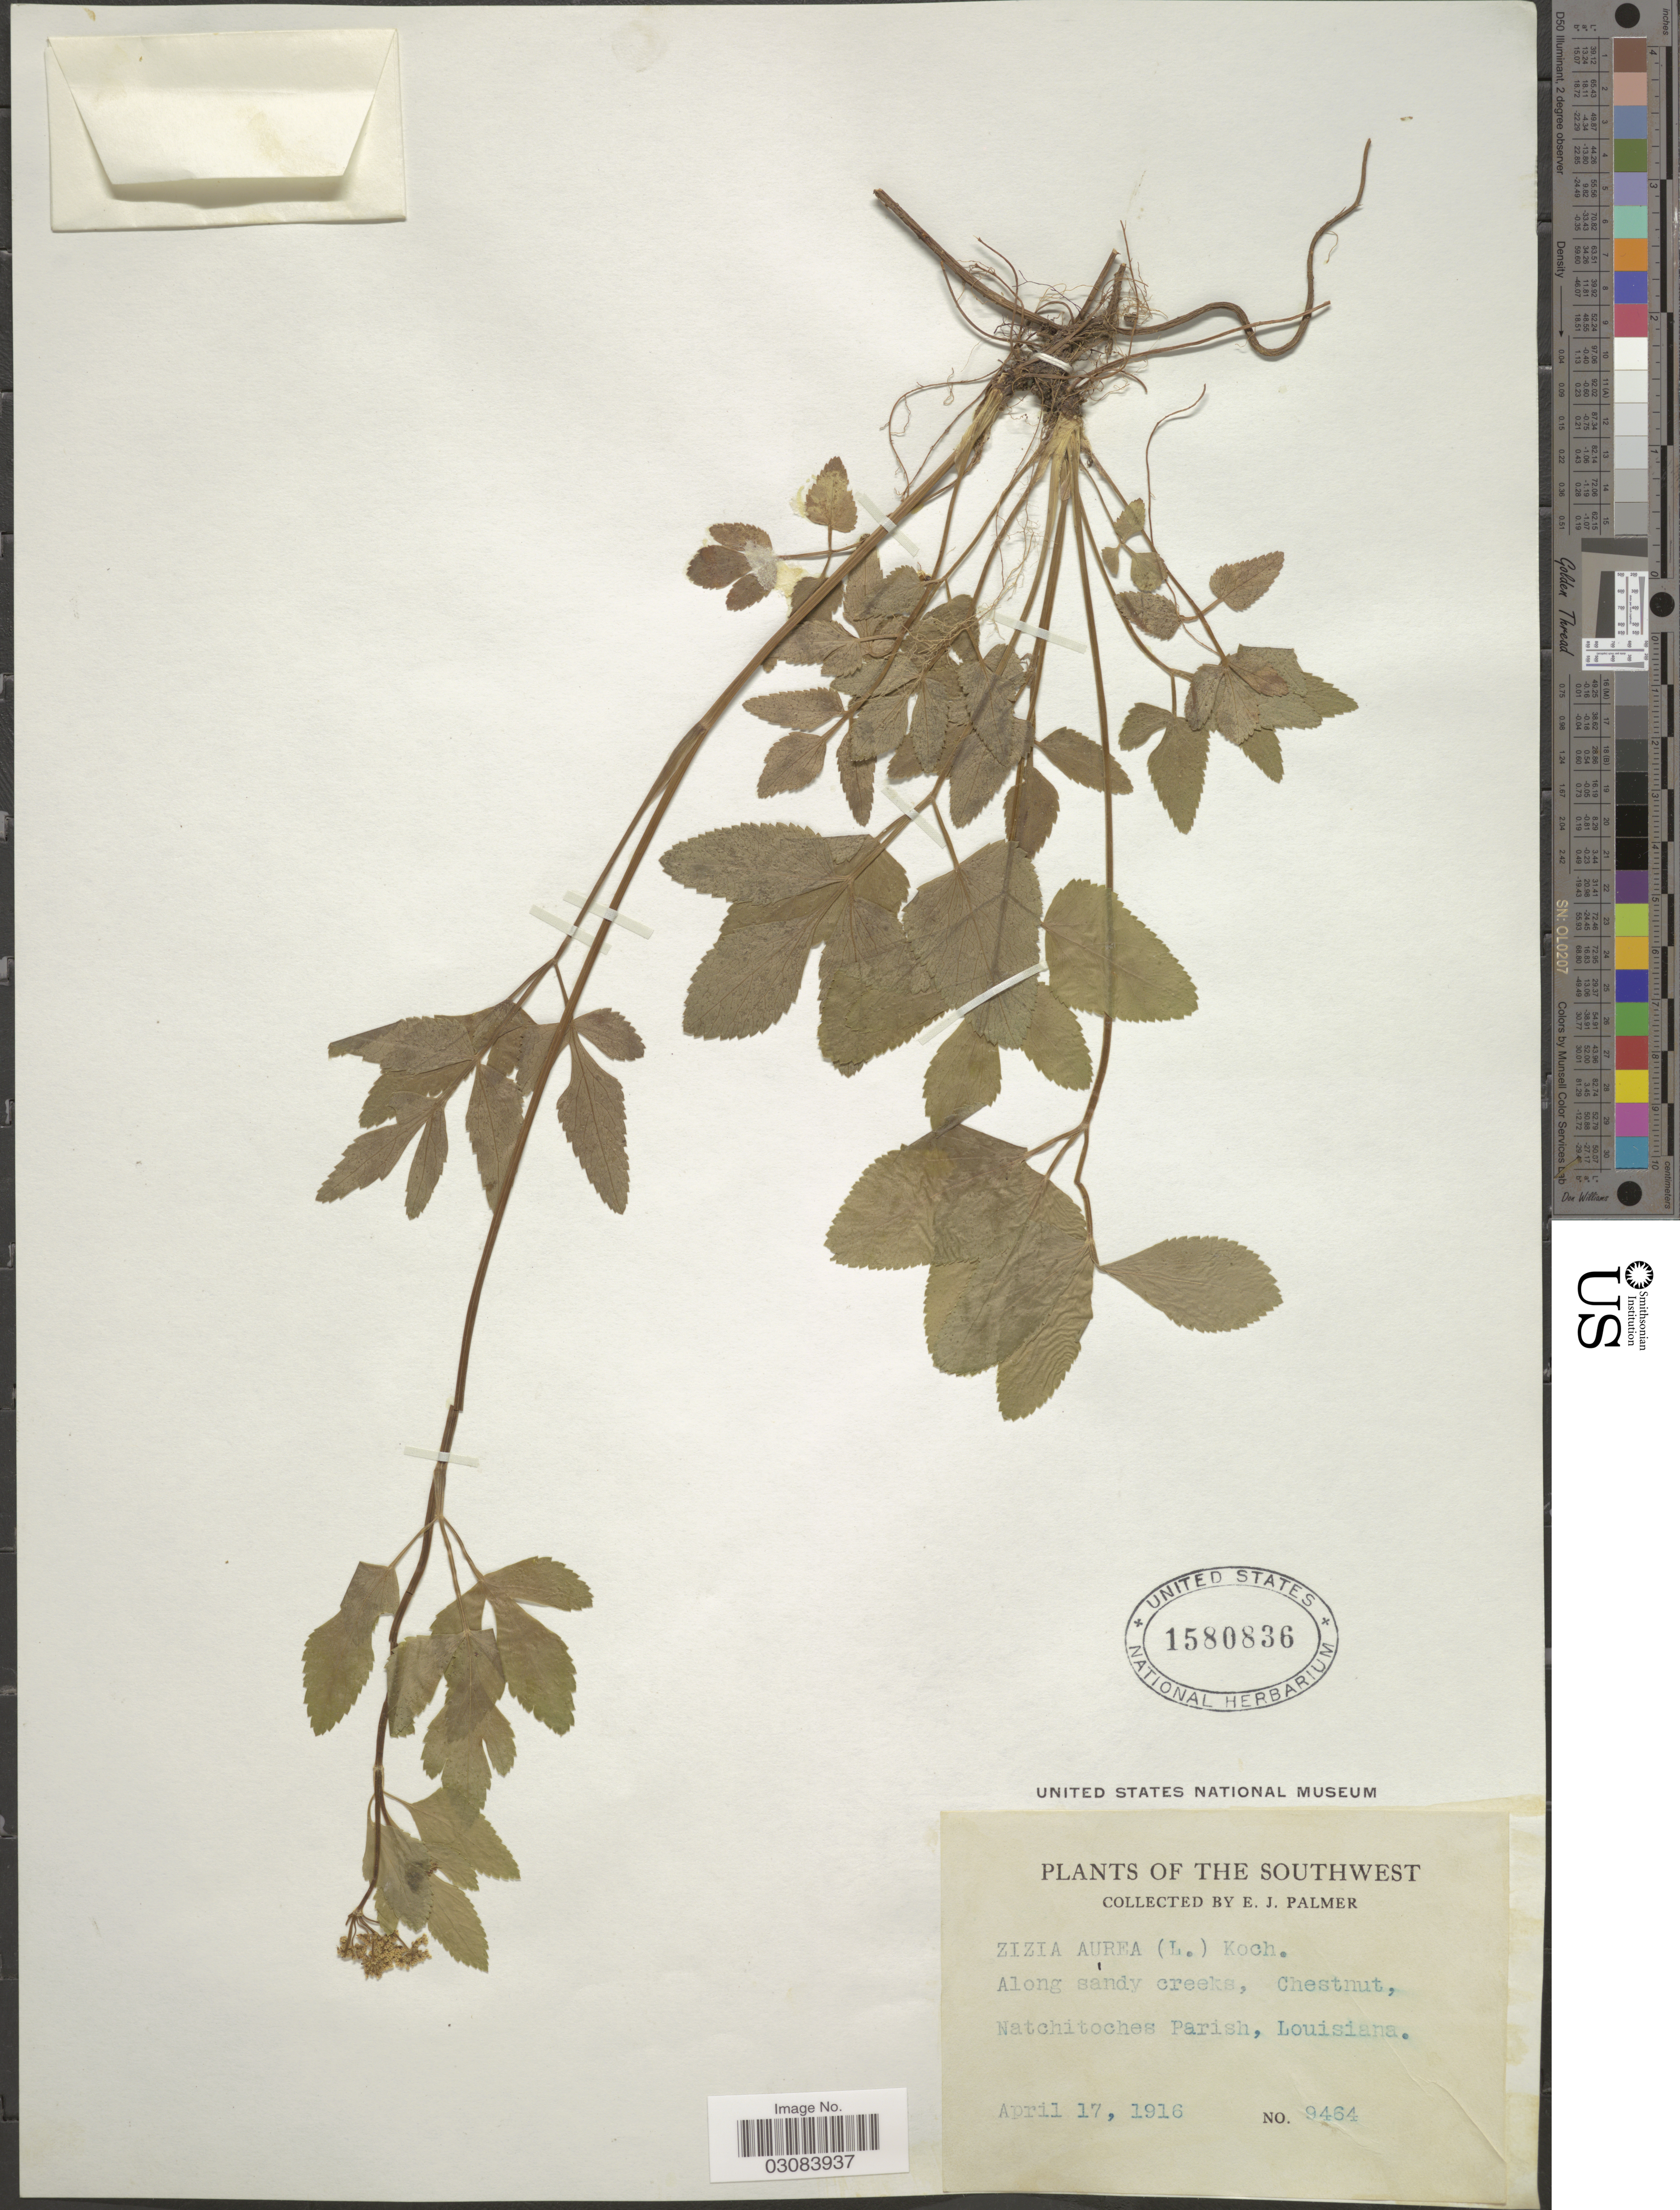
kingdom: Plantae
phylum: Tracheophyta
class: Magnoliopsida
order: Apiales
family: Apiaceae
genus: Zizia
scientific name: Zizia aurea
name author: (L.) Koch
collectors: E. J. Palmer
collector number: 9464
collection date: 1916-04-17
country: United States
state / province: Louisiana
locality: The Southwest. Along sandy creeks, Chestnut, Natchitoches Parish.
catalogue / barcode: US 1580836